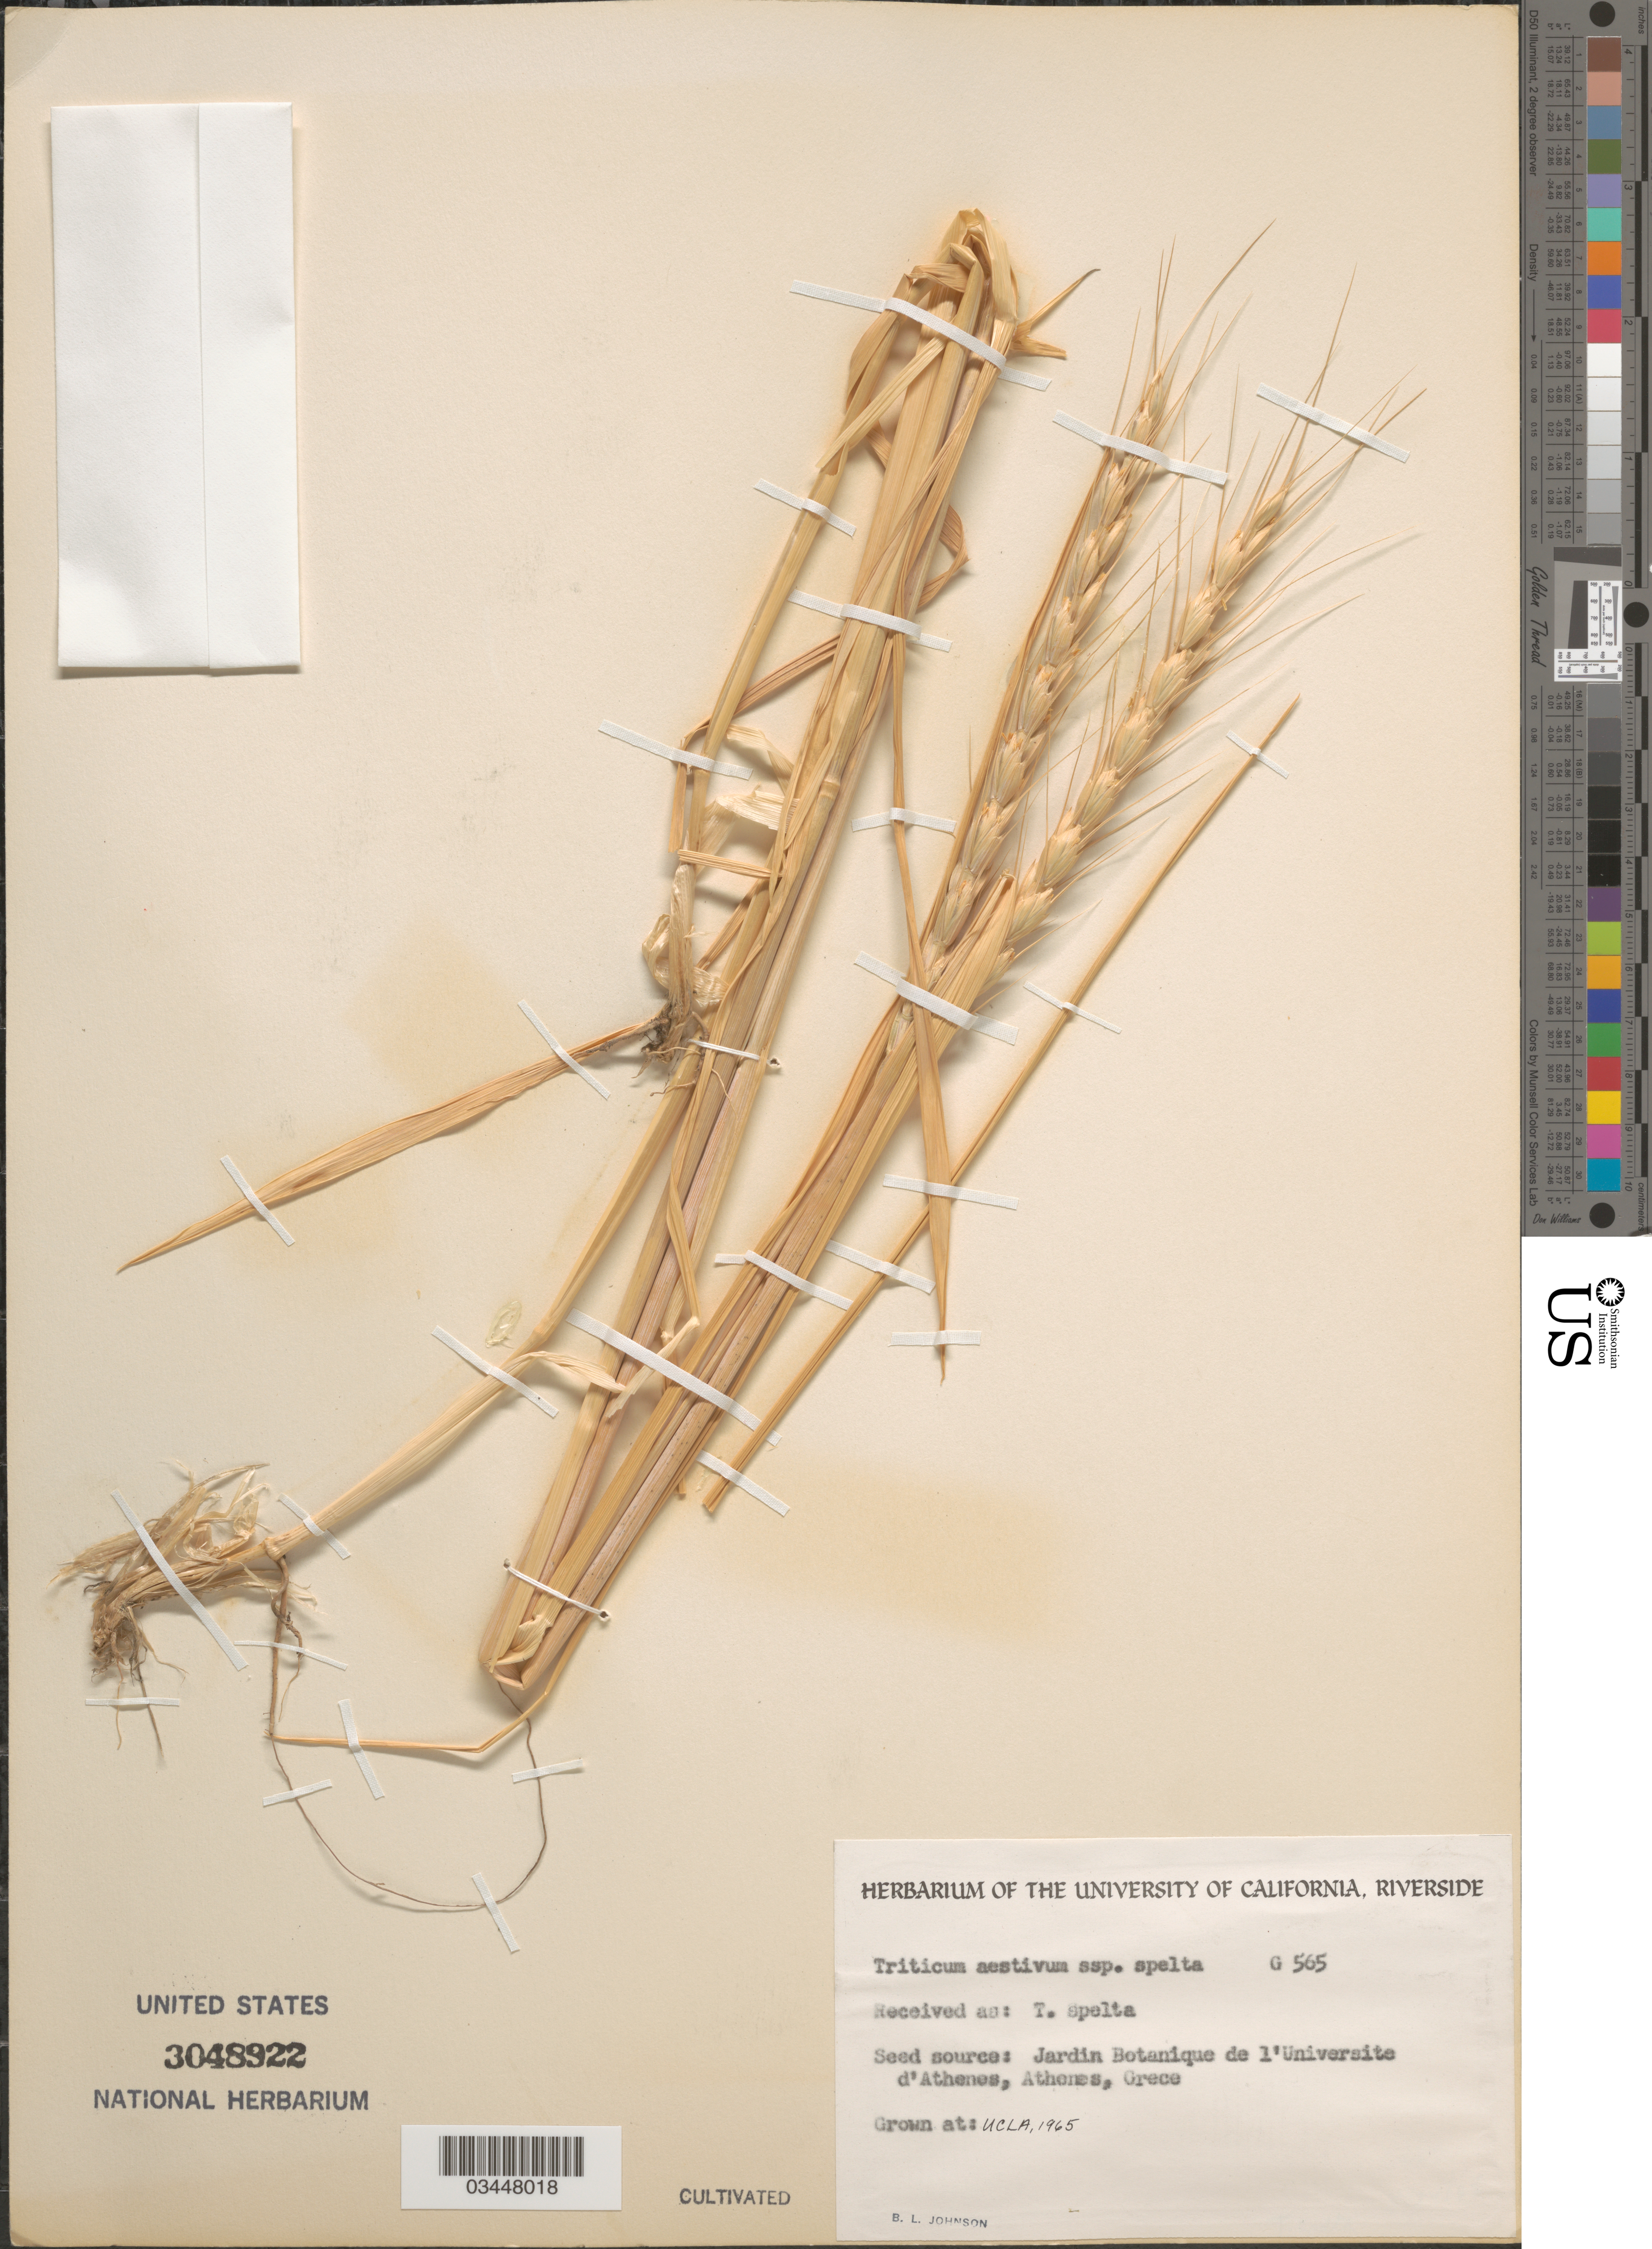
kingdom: Plantae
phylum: Tracheophyta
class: Liliopsida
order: Poales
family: Poaceae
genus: Triticum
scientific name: Triticum aestivum subsp. spelta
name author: (L.) Thell.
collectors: B. Johnson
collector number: G565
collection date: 1965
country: United States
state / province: California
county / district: Los Angeles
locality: UCLA.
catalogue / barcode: US 3048922